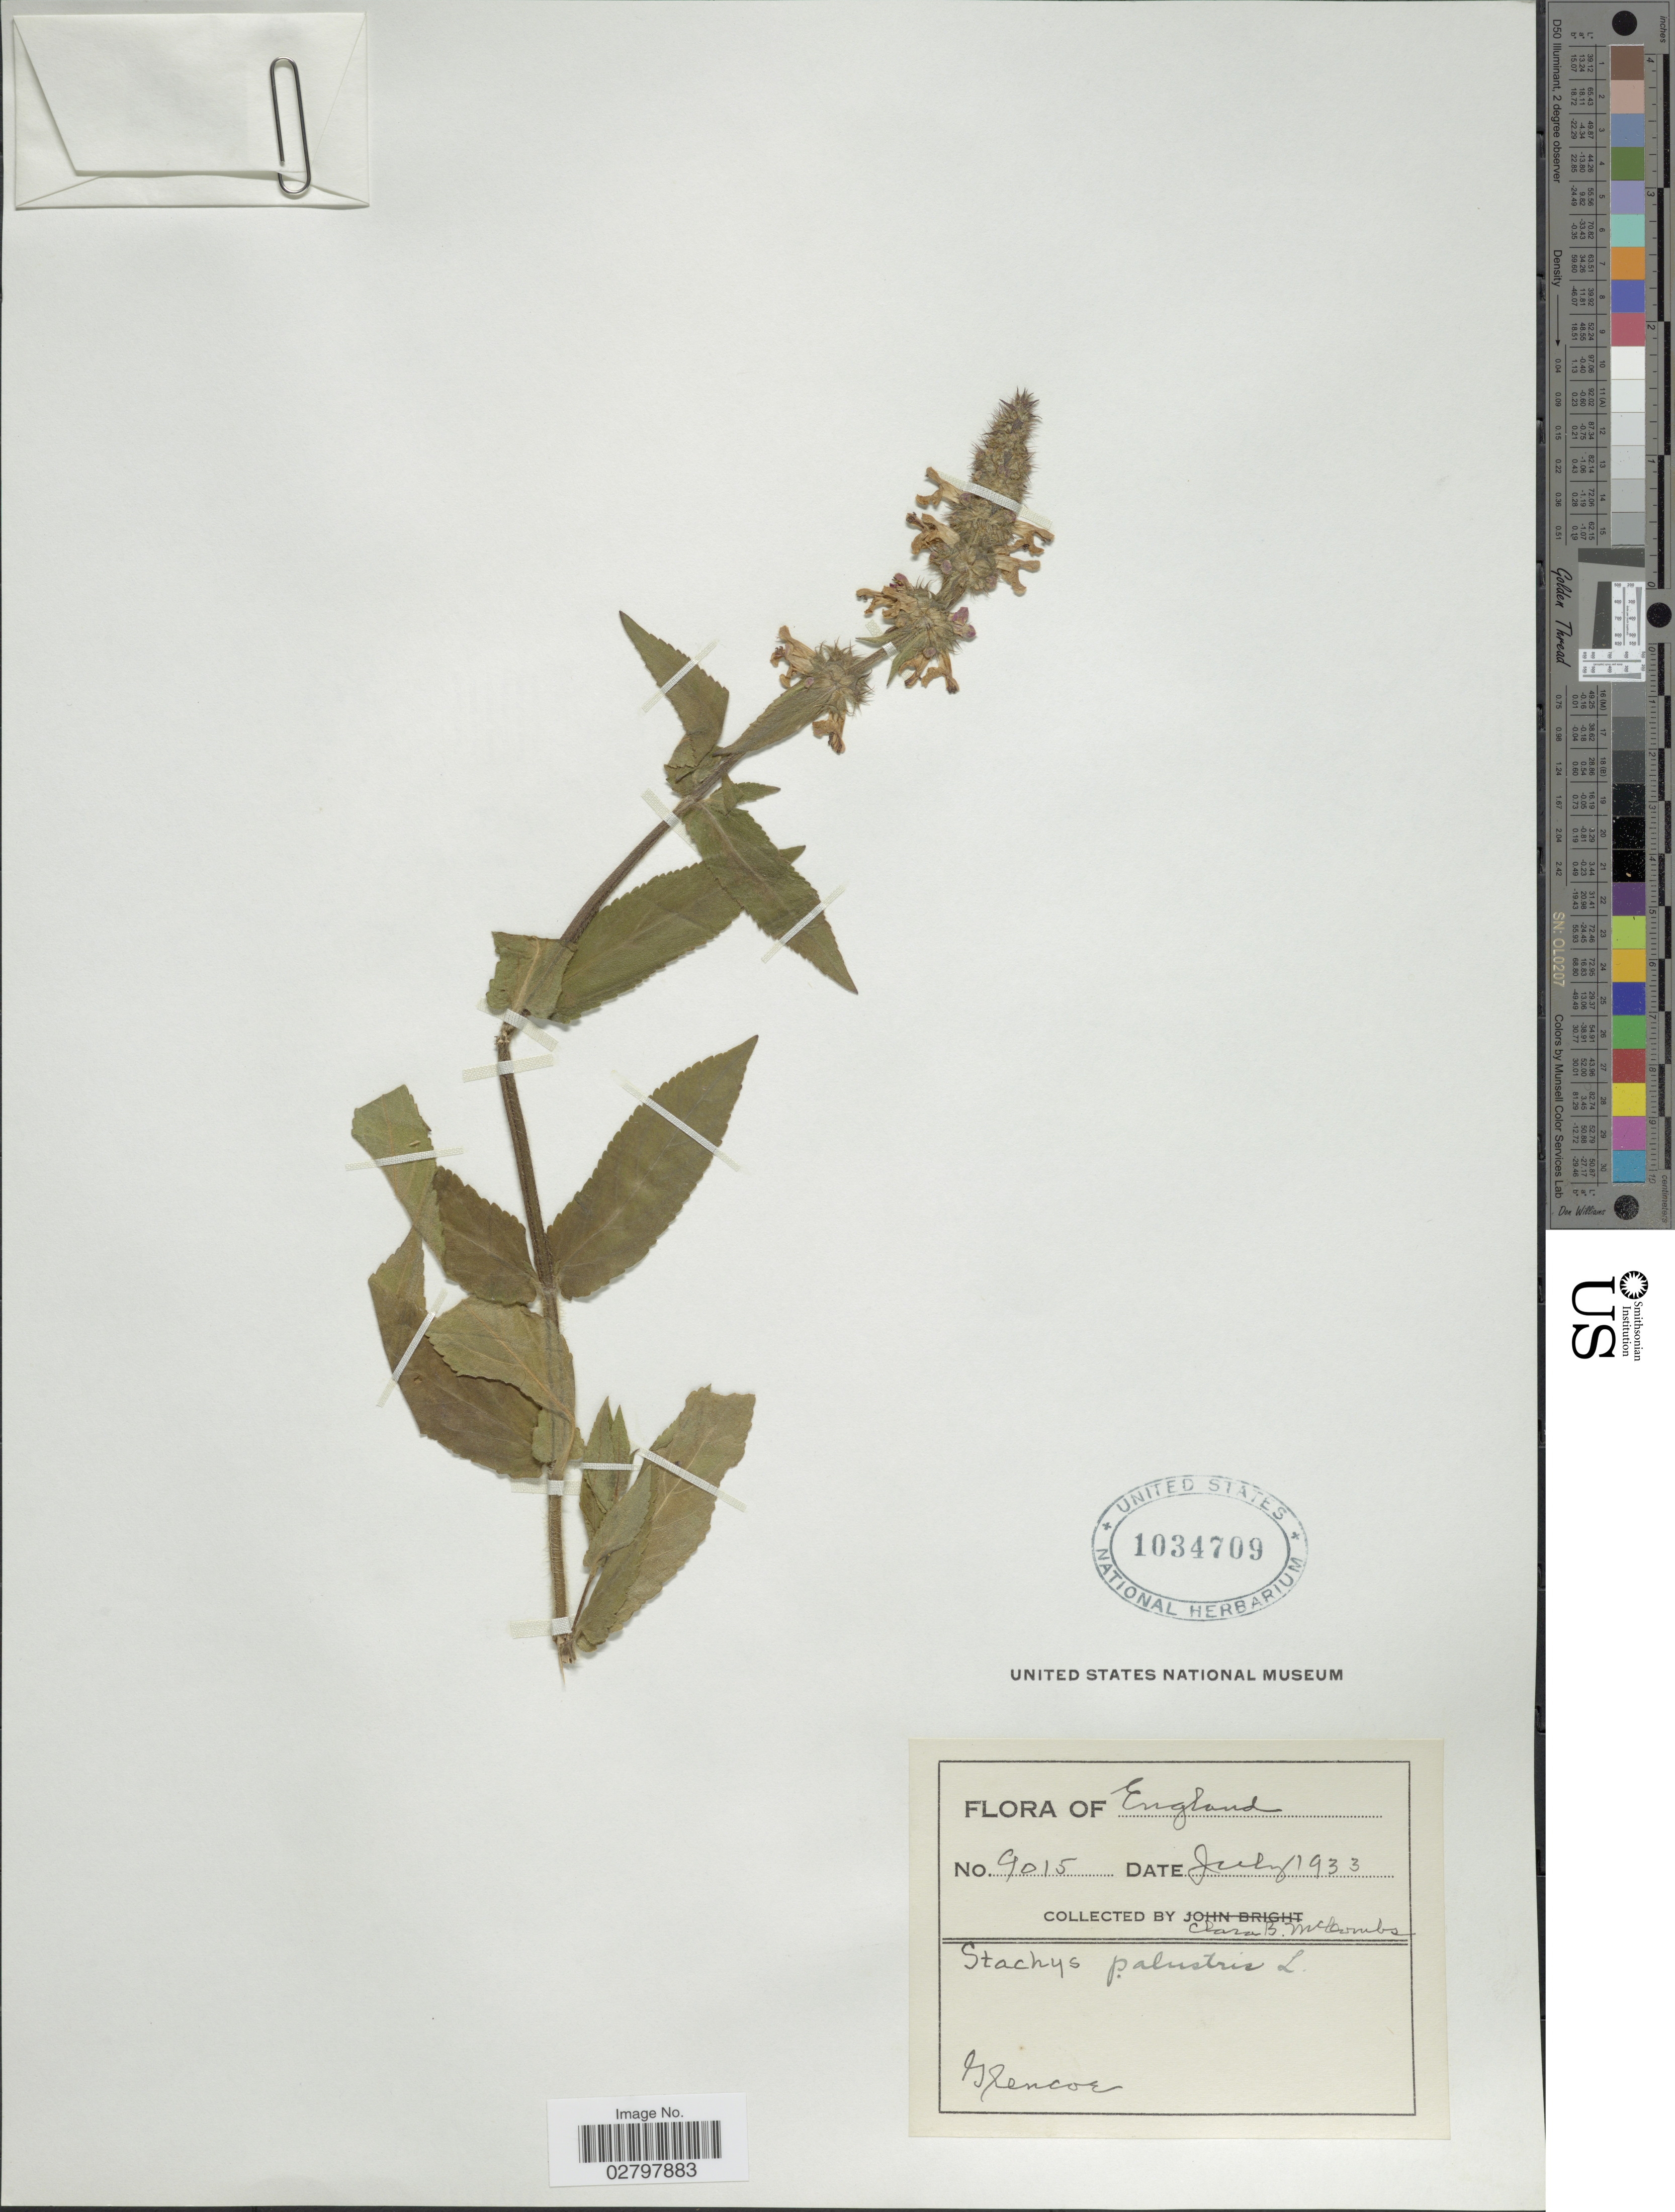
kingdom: Plantae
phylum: Tracheophyta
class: Magnoliopsida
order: Lamiales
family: Lamiaceae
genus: Stachys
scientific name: Stachys palustris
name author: L.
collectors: C. McCombs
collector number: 9015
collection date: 1933-07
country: United Kingdom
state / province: England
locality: Glencoe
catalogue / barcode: US 1034709